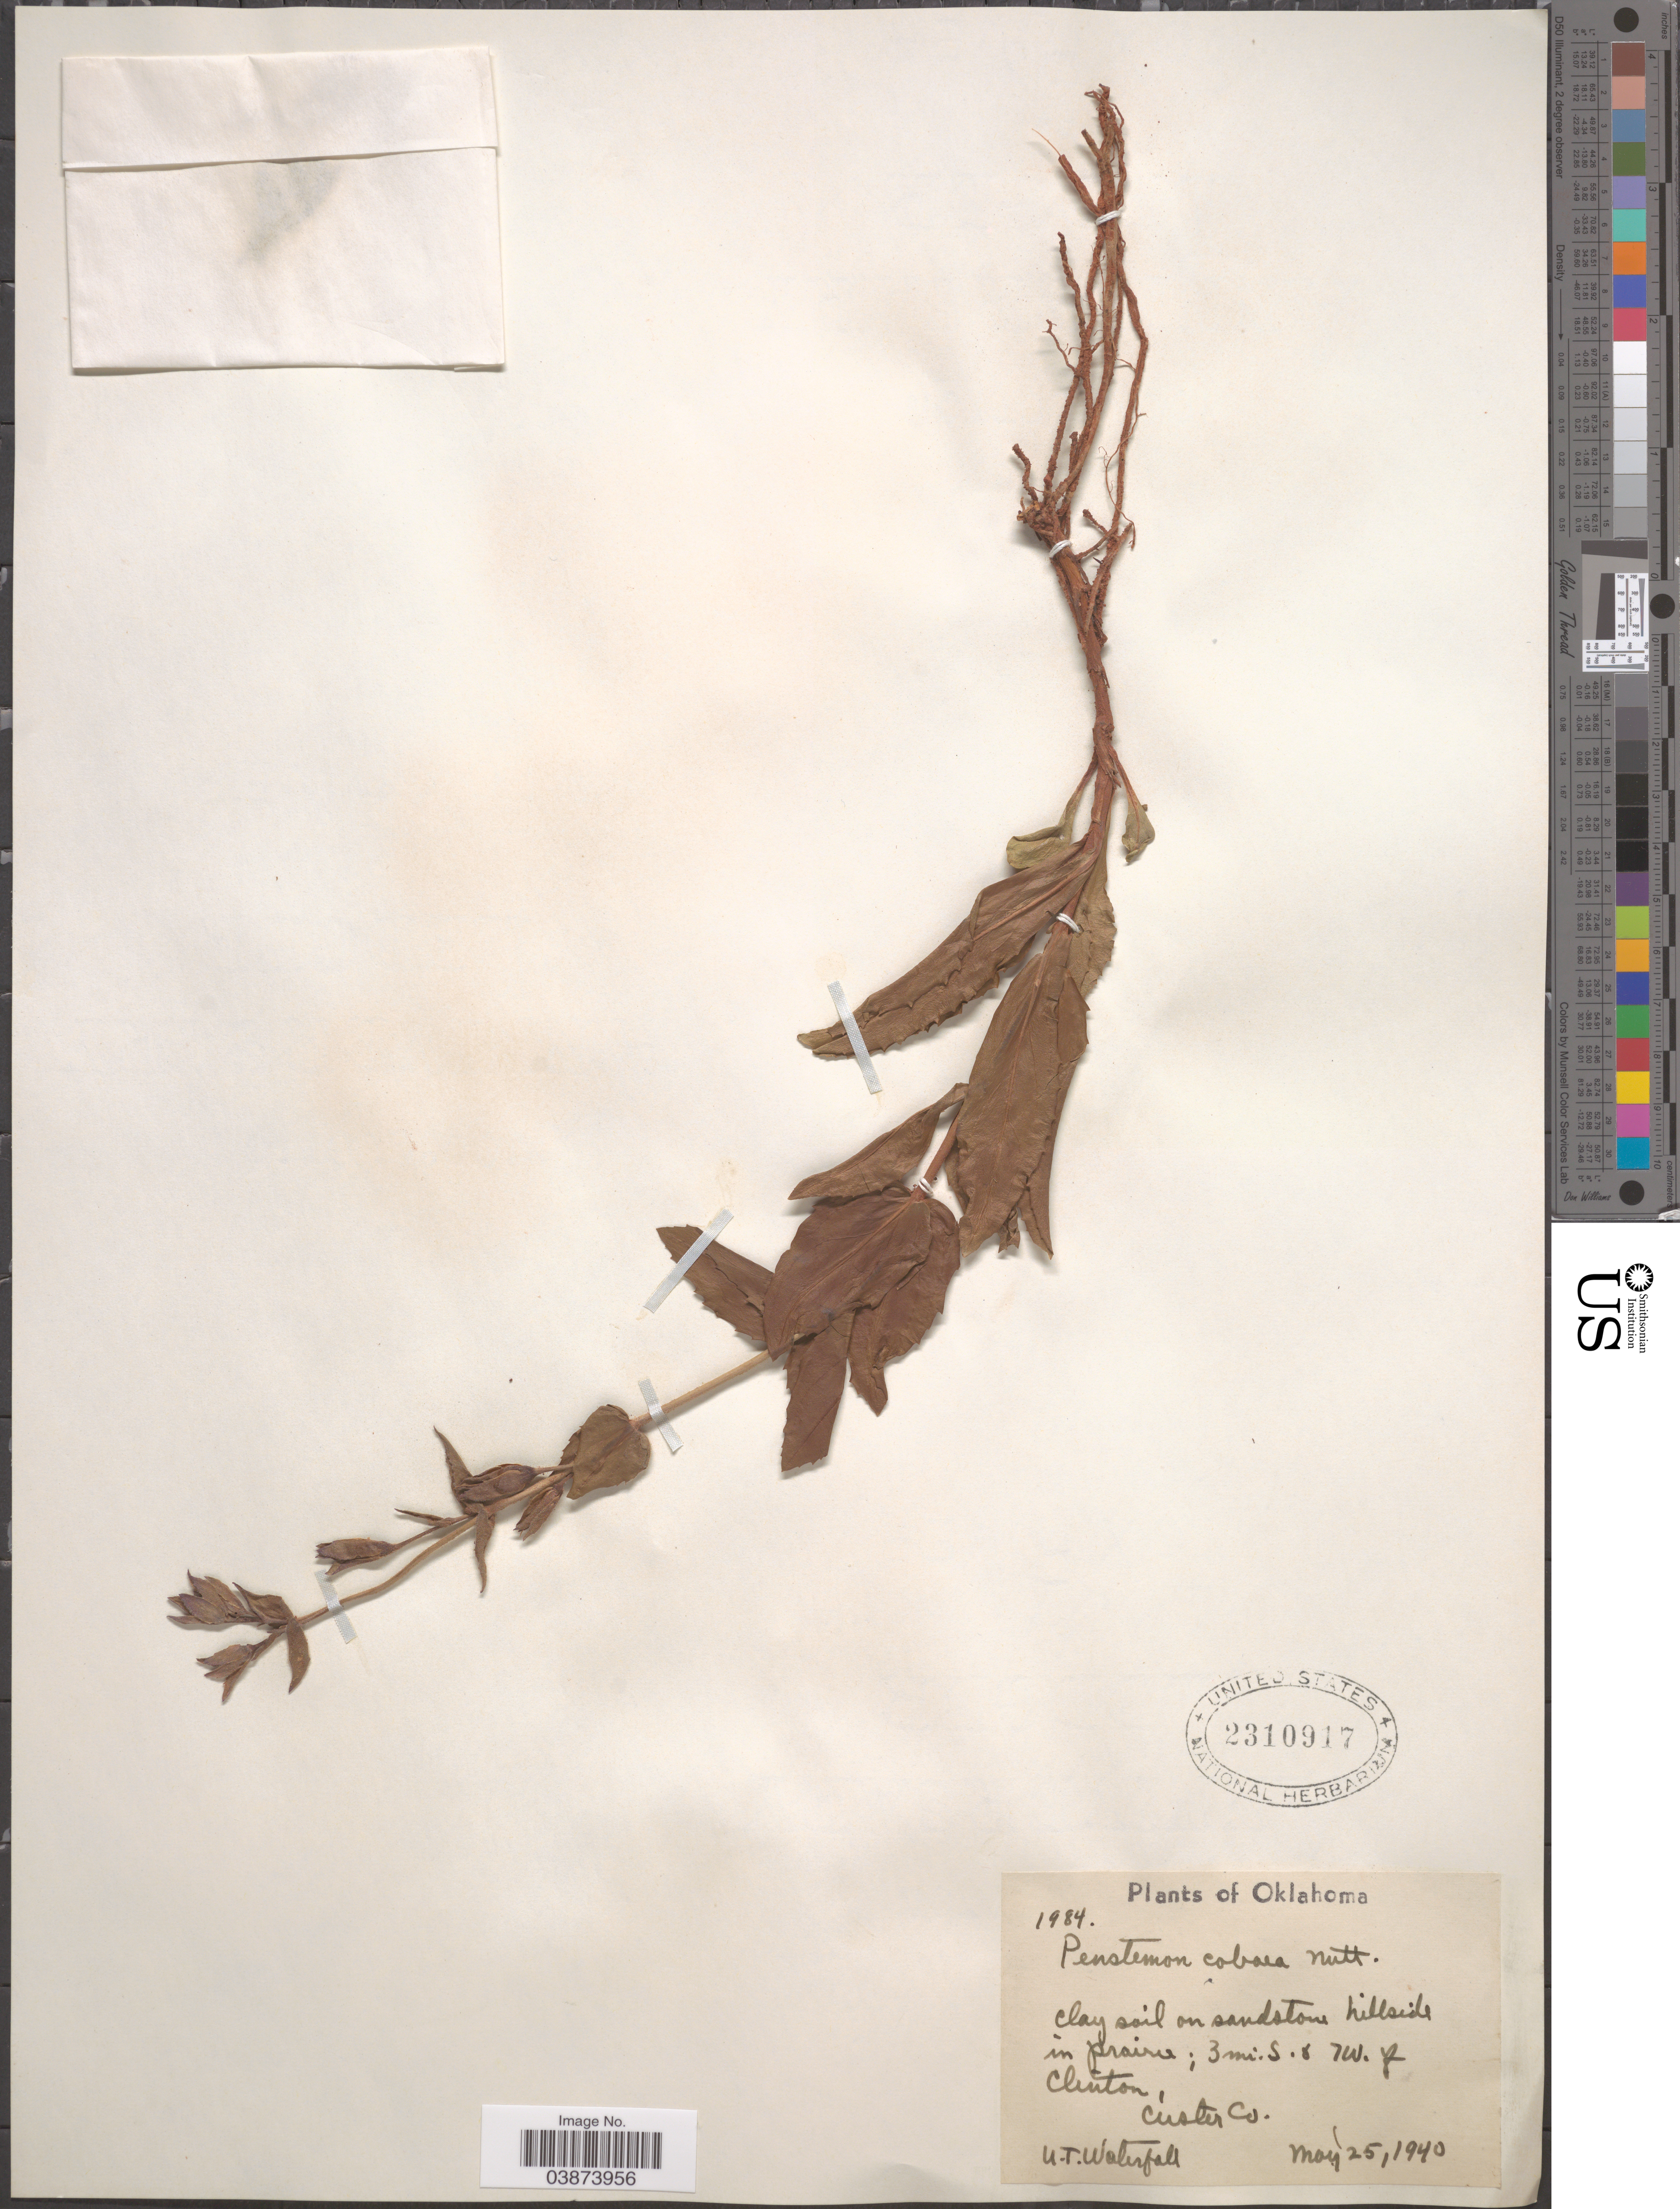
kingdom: Plantae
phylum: Tracheophyta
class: Magnoliopsida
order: Lamiales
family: Plantaginaceae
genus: Penstemon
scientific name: Penstemon cobaea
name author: (Nutt.)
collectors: U. T. Waterfall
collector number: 1984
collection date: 1940-05-25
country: United States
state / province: Oklahoma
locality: On sandstone hillside in prairie; 3 mi. S. & 7 W. of Clinton, Custer Co.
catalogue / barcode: US 2310917